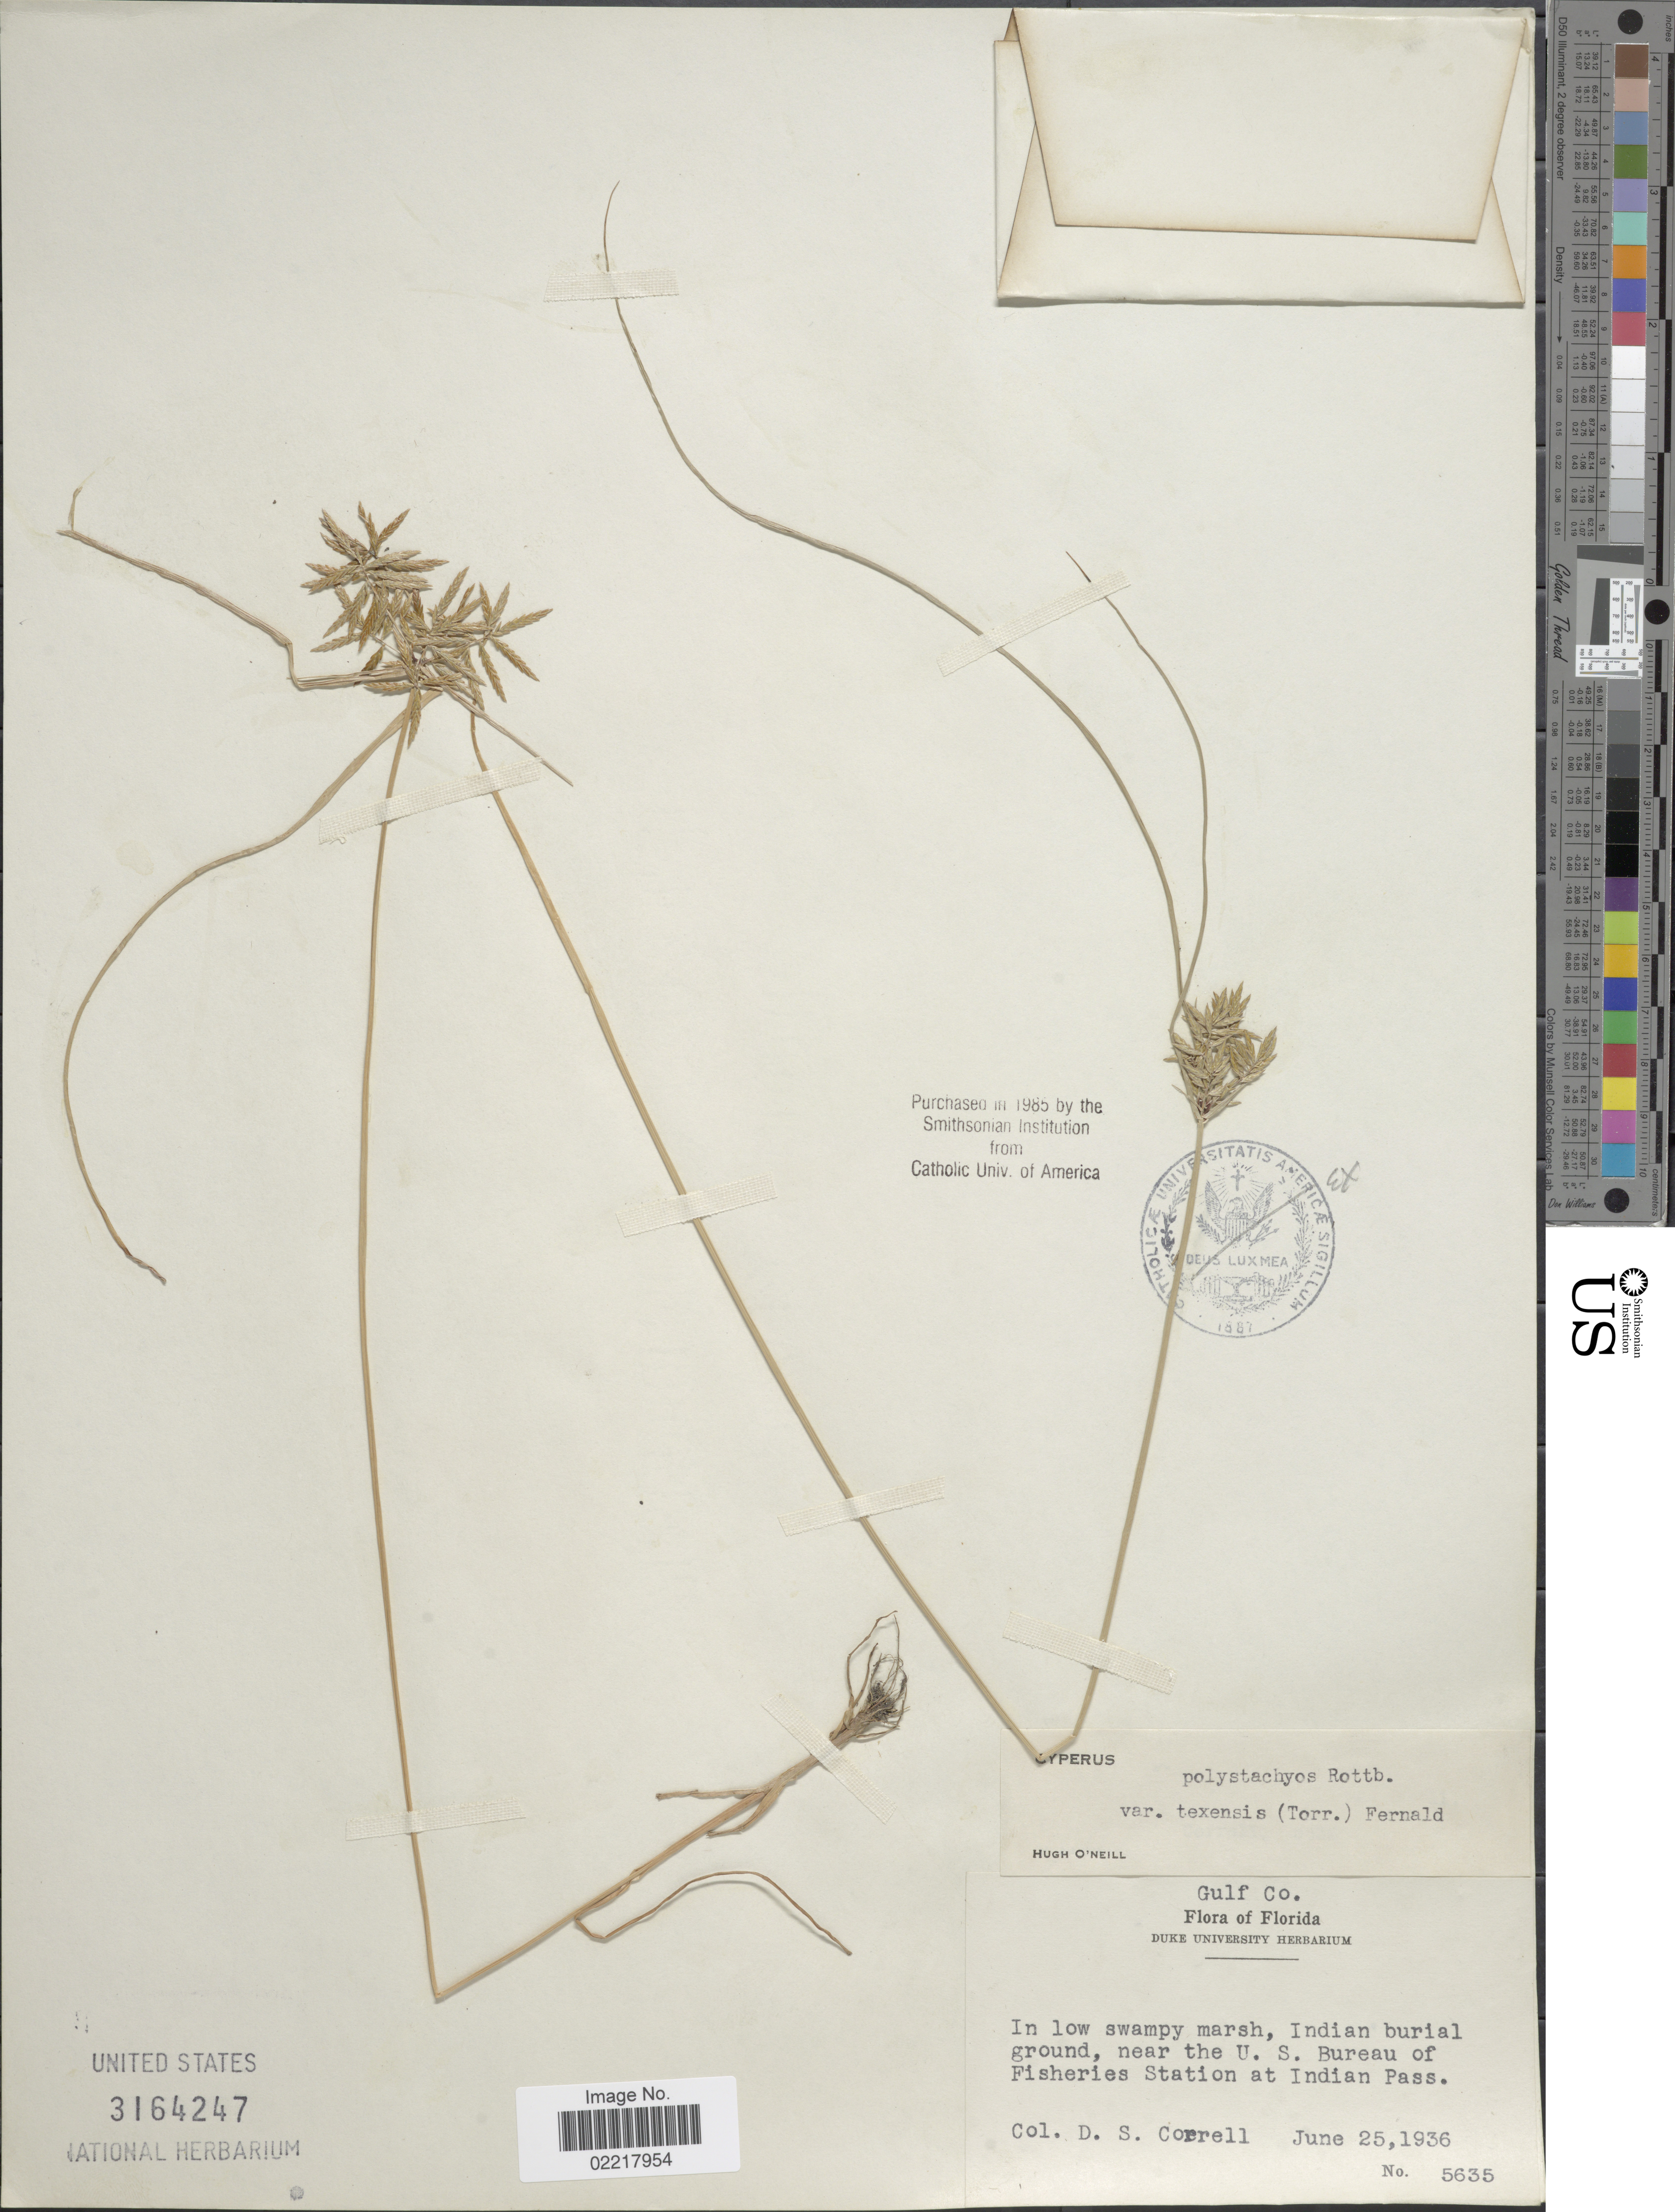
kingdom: Plantae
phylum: Tracheophyta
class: Liliopsida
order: Poales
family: Cyperaceae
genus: Cyperus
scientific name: Cyperus polystachyos var. texensis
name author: (Torr.) Fernald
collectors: D. S. Correll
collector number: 5635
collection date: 1936-06-25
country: United States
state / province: Florida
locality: Gulf Co, In low swampy marsh, Indian burial ground, near the U.S. Bureau of Fisheries Station at Indian Pass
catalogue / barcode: US 3164247